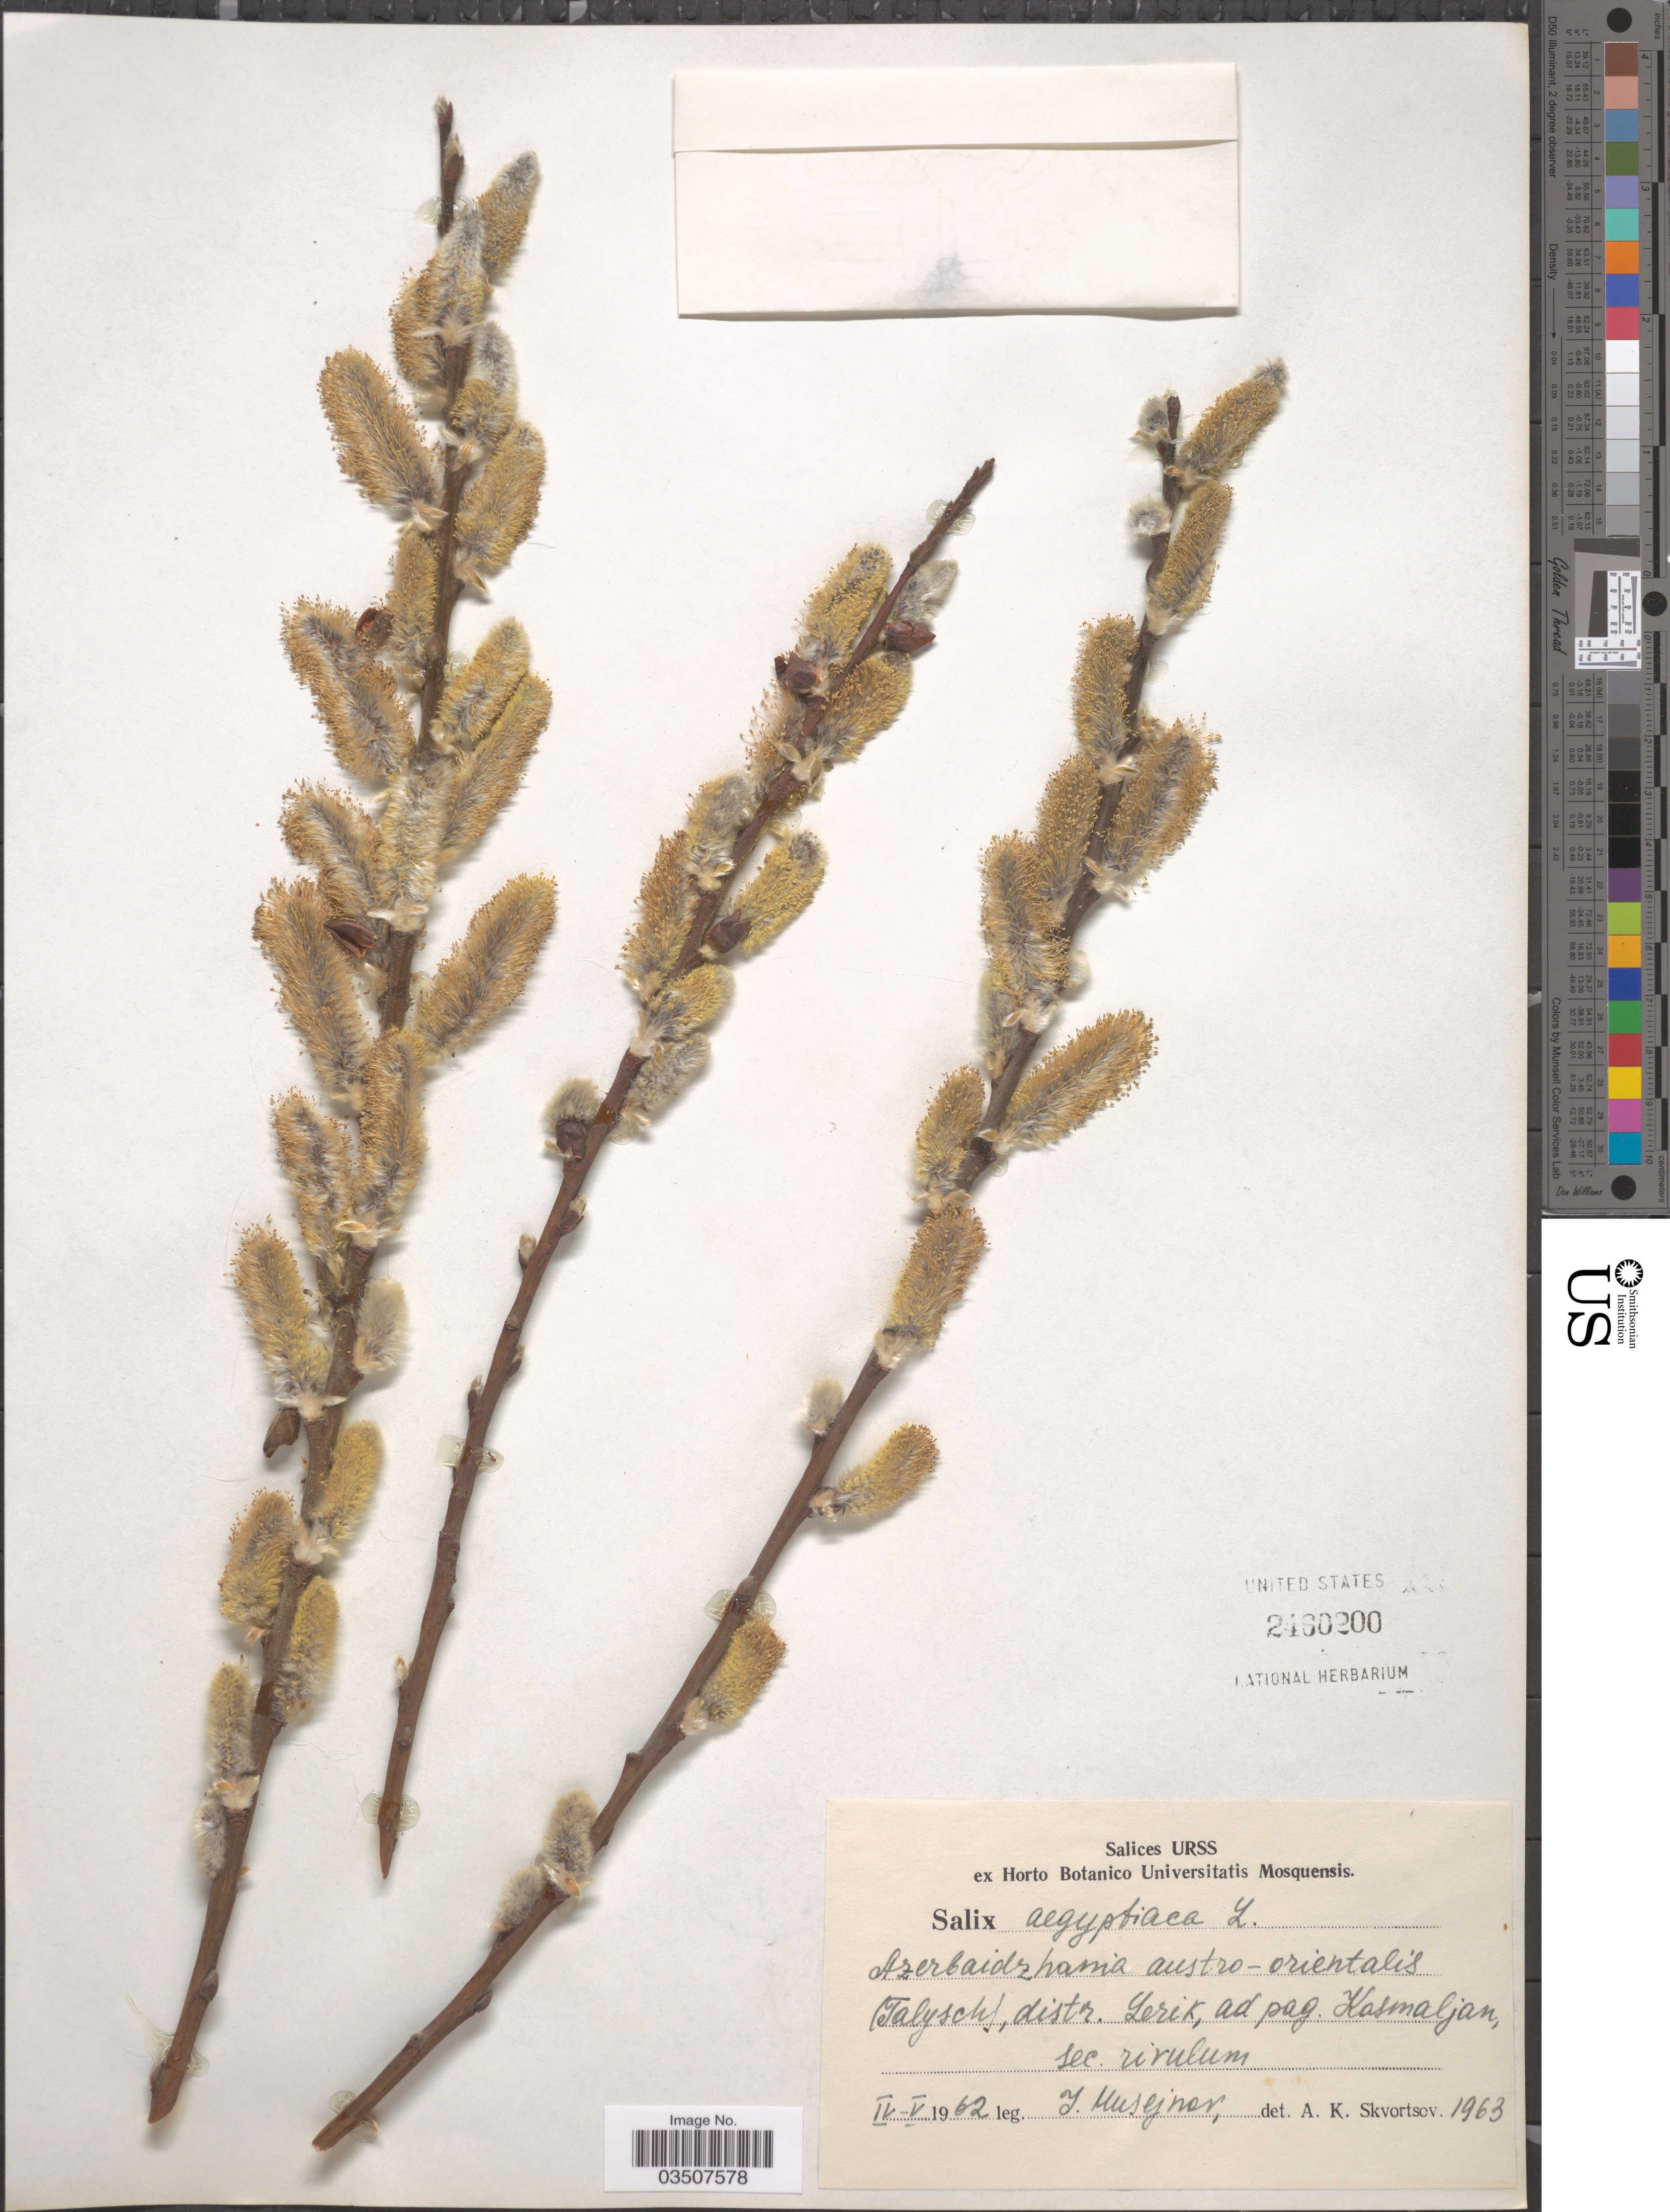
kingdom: Plantae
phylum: Tracheophyta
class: Magnoliopsida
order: Malpighiales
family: Salicaceae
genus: Salix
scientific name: Salix aegyptiaca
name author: L.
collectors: J. Musejnev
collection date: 1962-04/1962-05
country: Azerbaijan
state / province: Lerik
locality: Azerbaidzhania austro-orientalis (Talysch), distr. Lerik, ad pag Kasmaljan, sec. rivulum.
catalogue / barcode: US 2460200